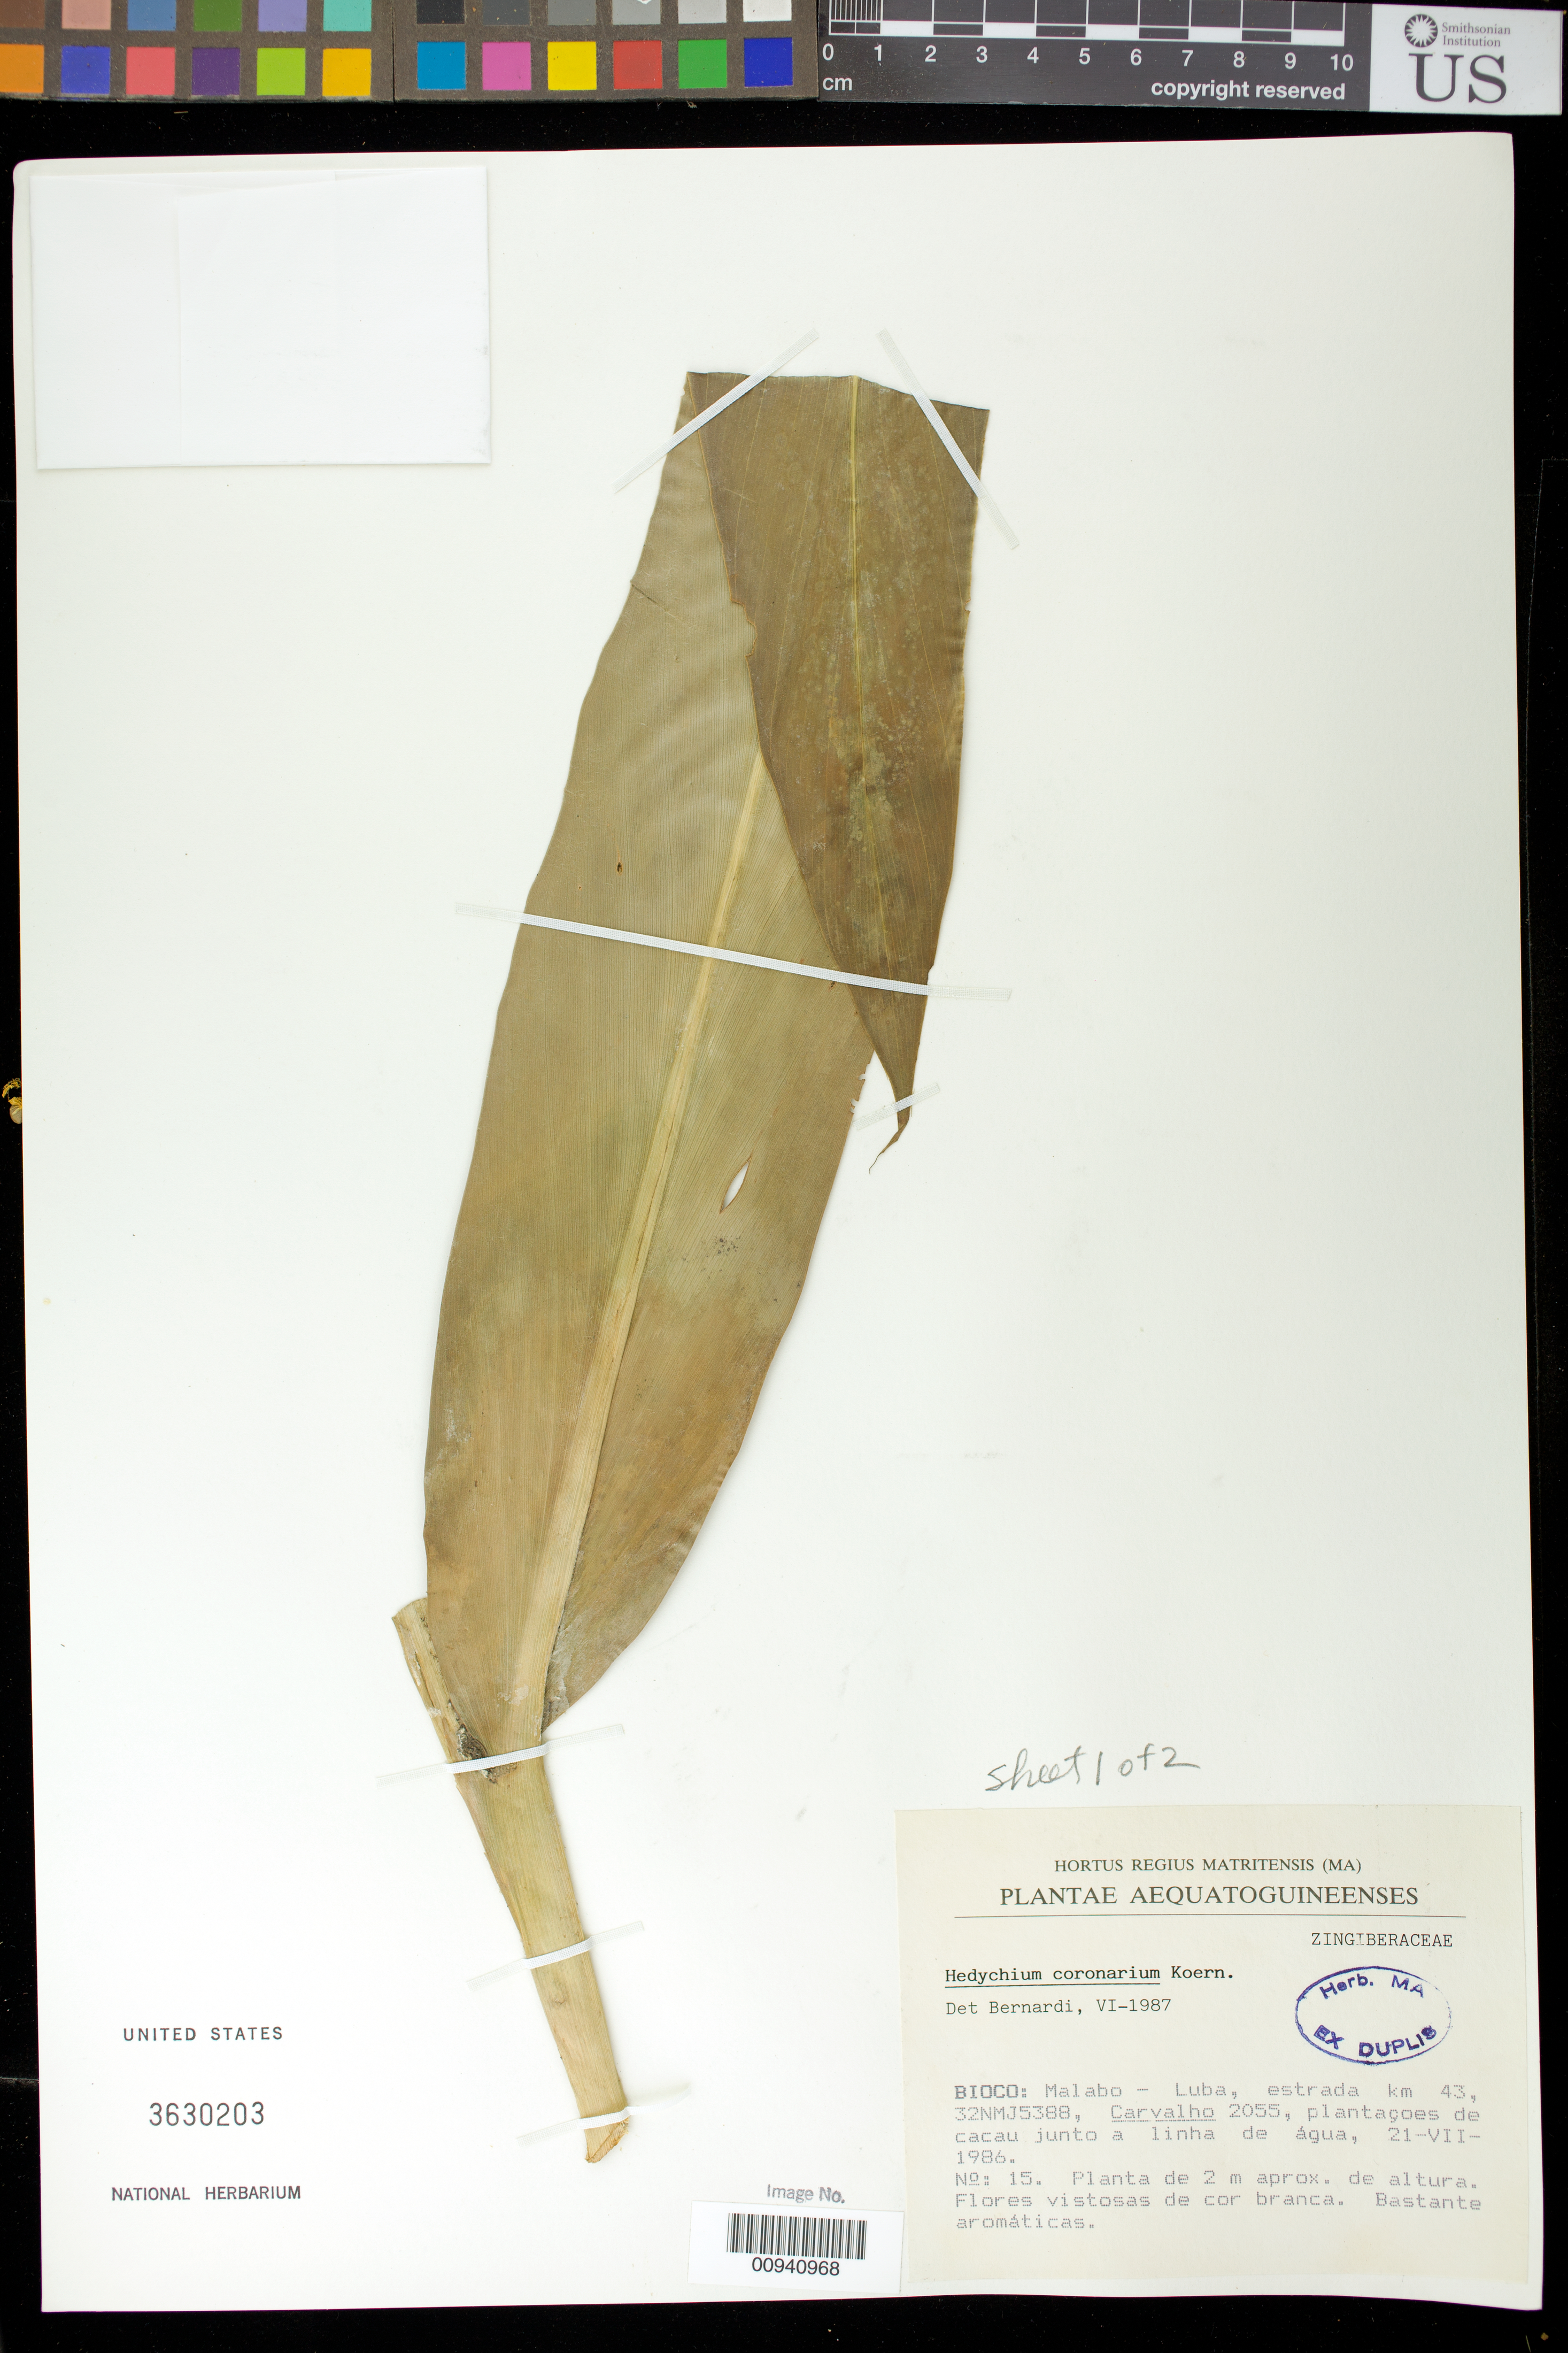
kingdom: Plantae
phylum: Tracheophyta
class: Liliopsida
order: Zingiberales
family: Zingiberaceae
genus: Hedychium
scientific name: Hedychium coronarium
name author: J. Koenig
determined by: Bernardi, L.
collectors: Carvalho, --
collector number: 2055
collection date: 1986-07-21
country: Equatorial Guinea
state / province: Bioko Sur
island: Bioko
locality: Malabo, Luba. Estrada km 43, 32NMJ5388, plantagoes de cacau junto a linha de agua..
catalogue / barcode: US 3630203